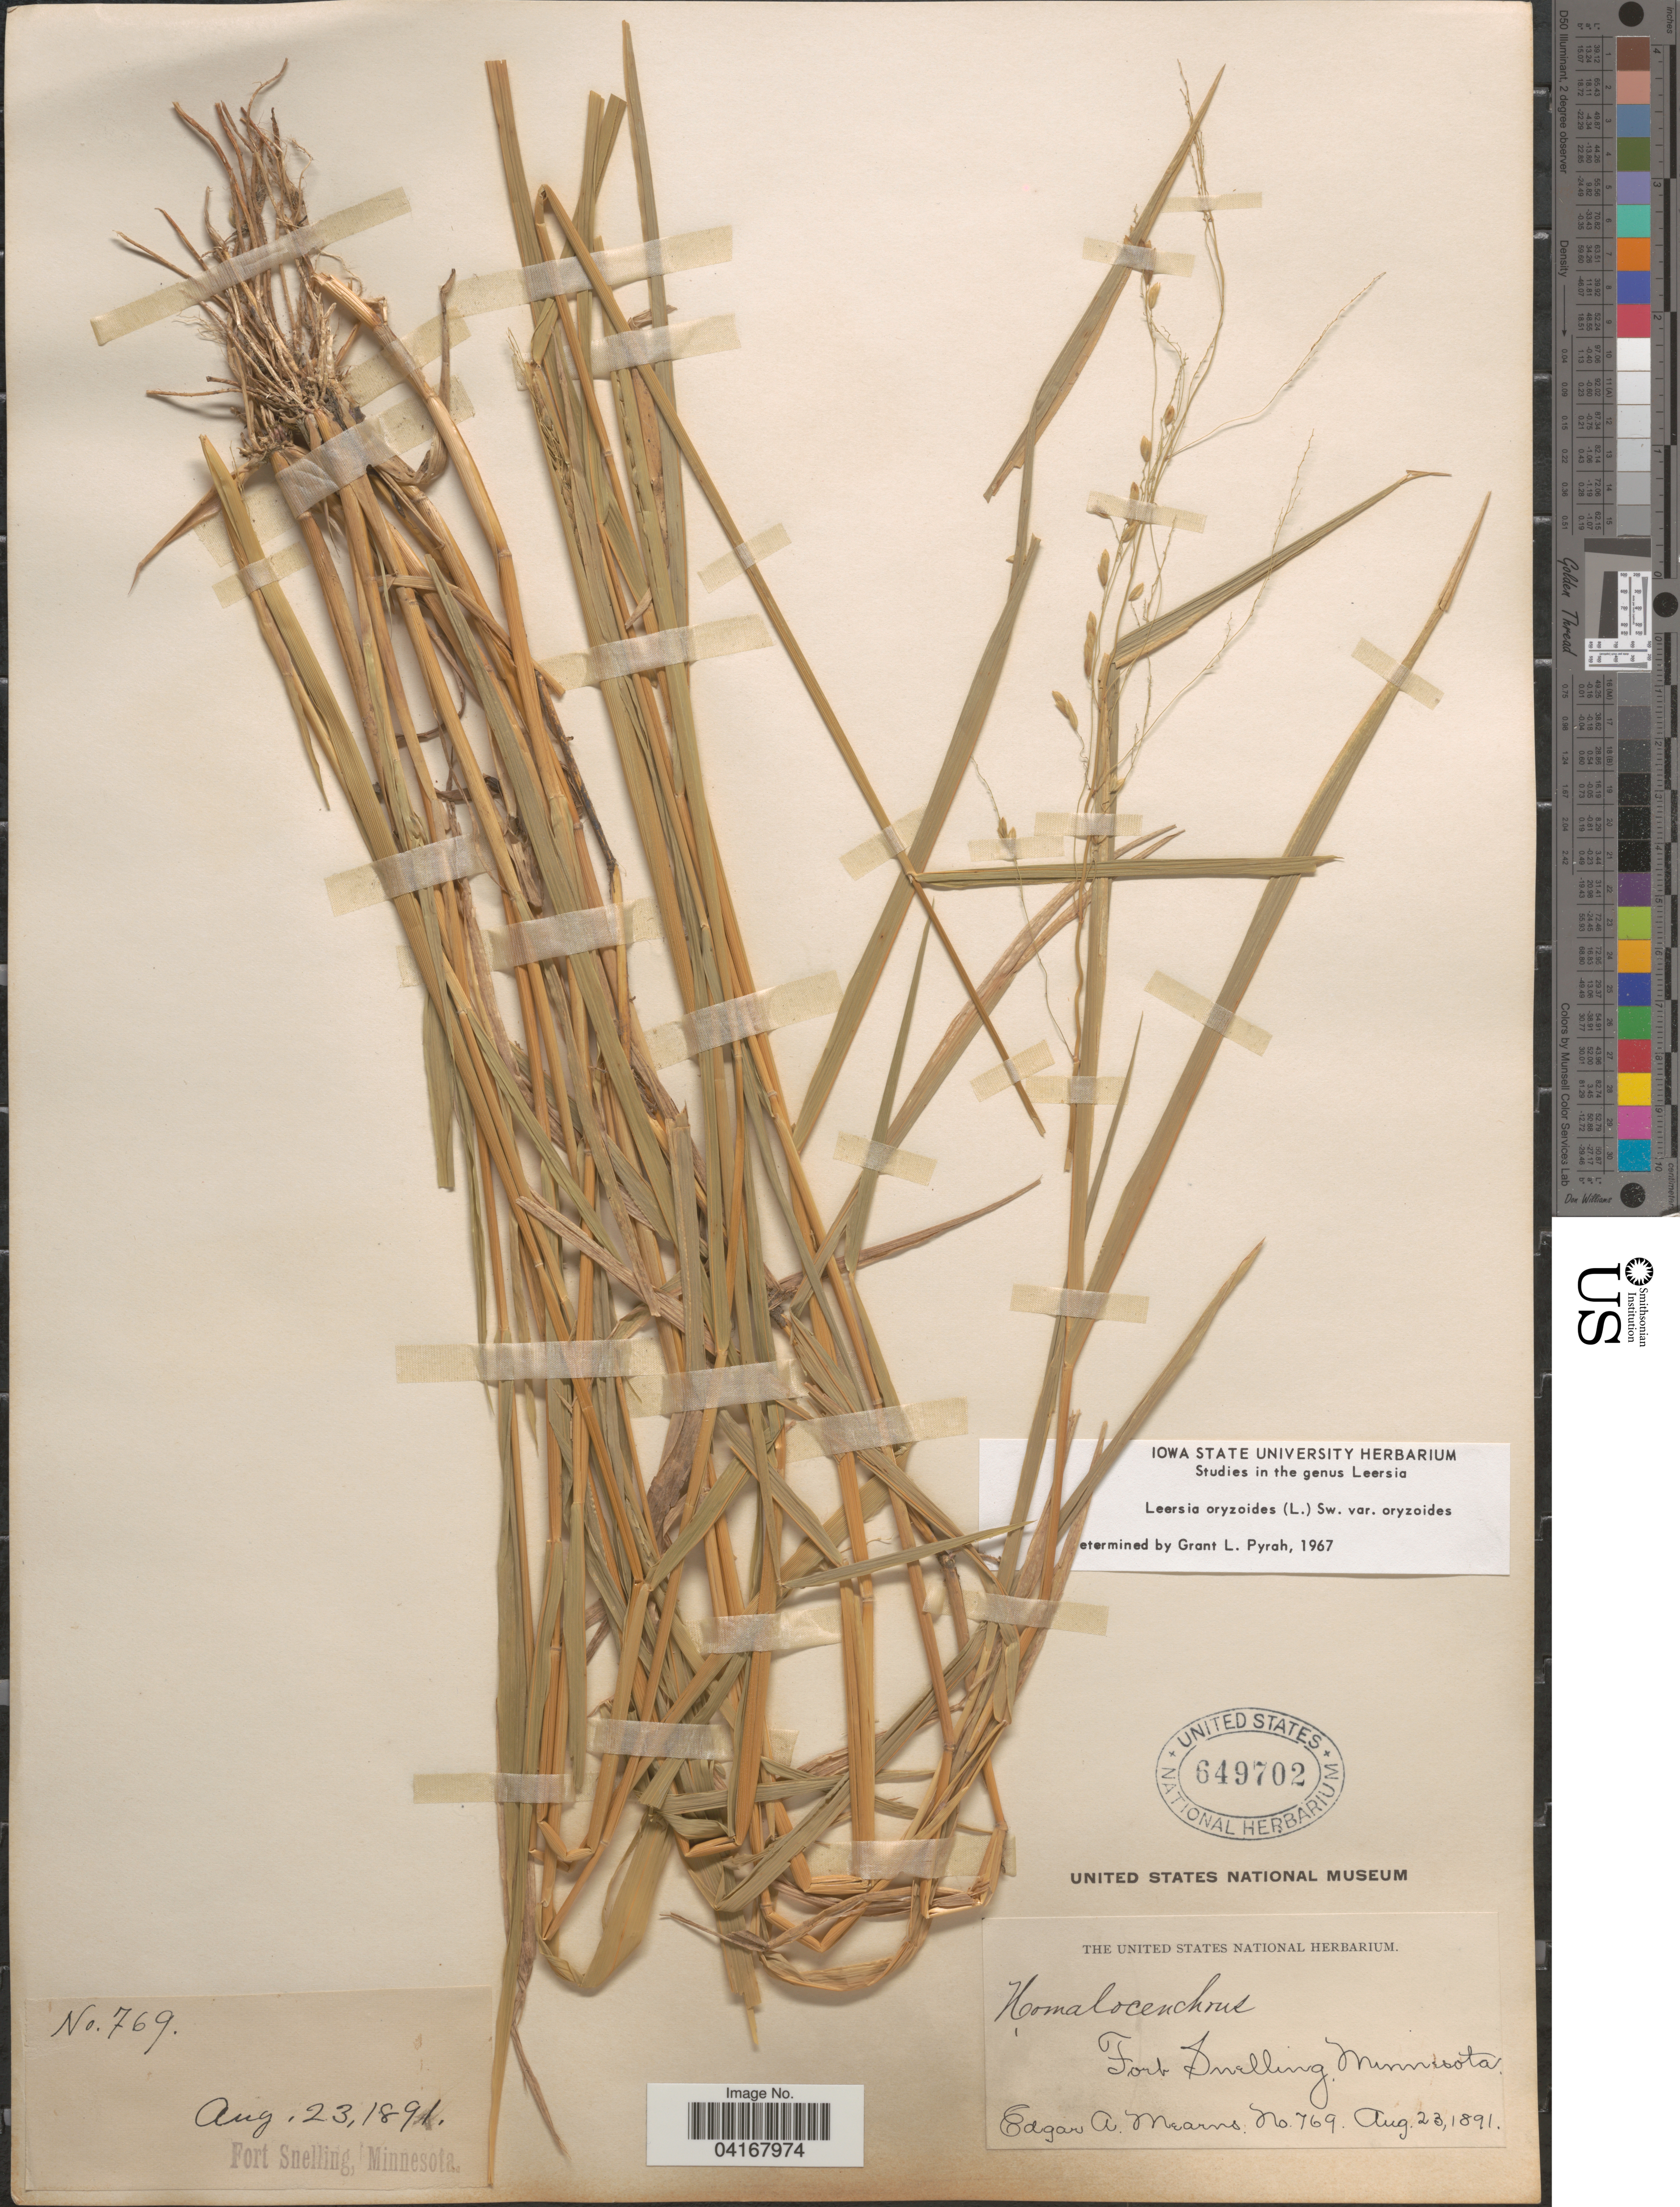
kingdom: Plantae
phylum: Tracheophyta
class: Liliopsida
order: Poales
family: Poaceae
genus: Leersia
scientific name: Leersia oryzoides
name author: (L.) Sw.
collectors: E. A. Mearns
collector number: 769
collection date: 1891-08-23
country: United States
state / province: Minnesota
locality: Fort Snelling.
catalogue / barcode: US 649702